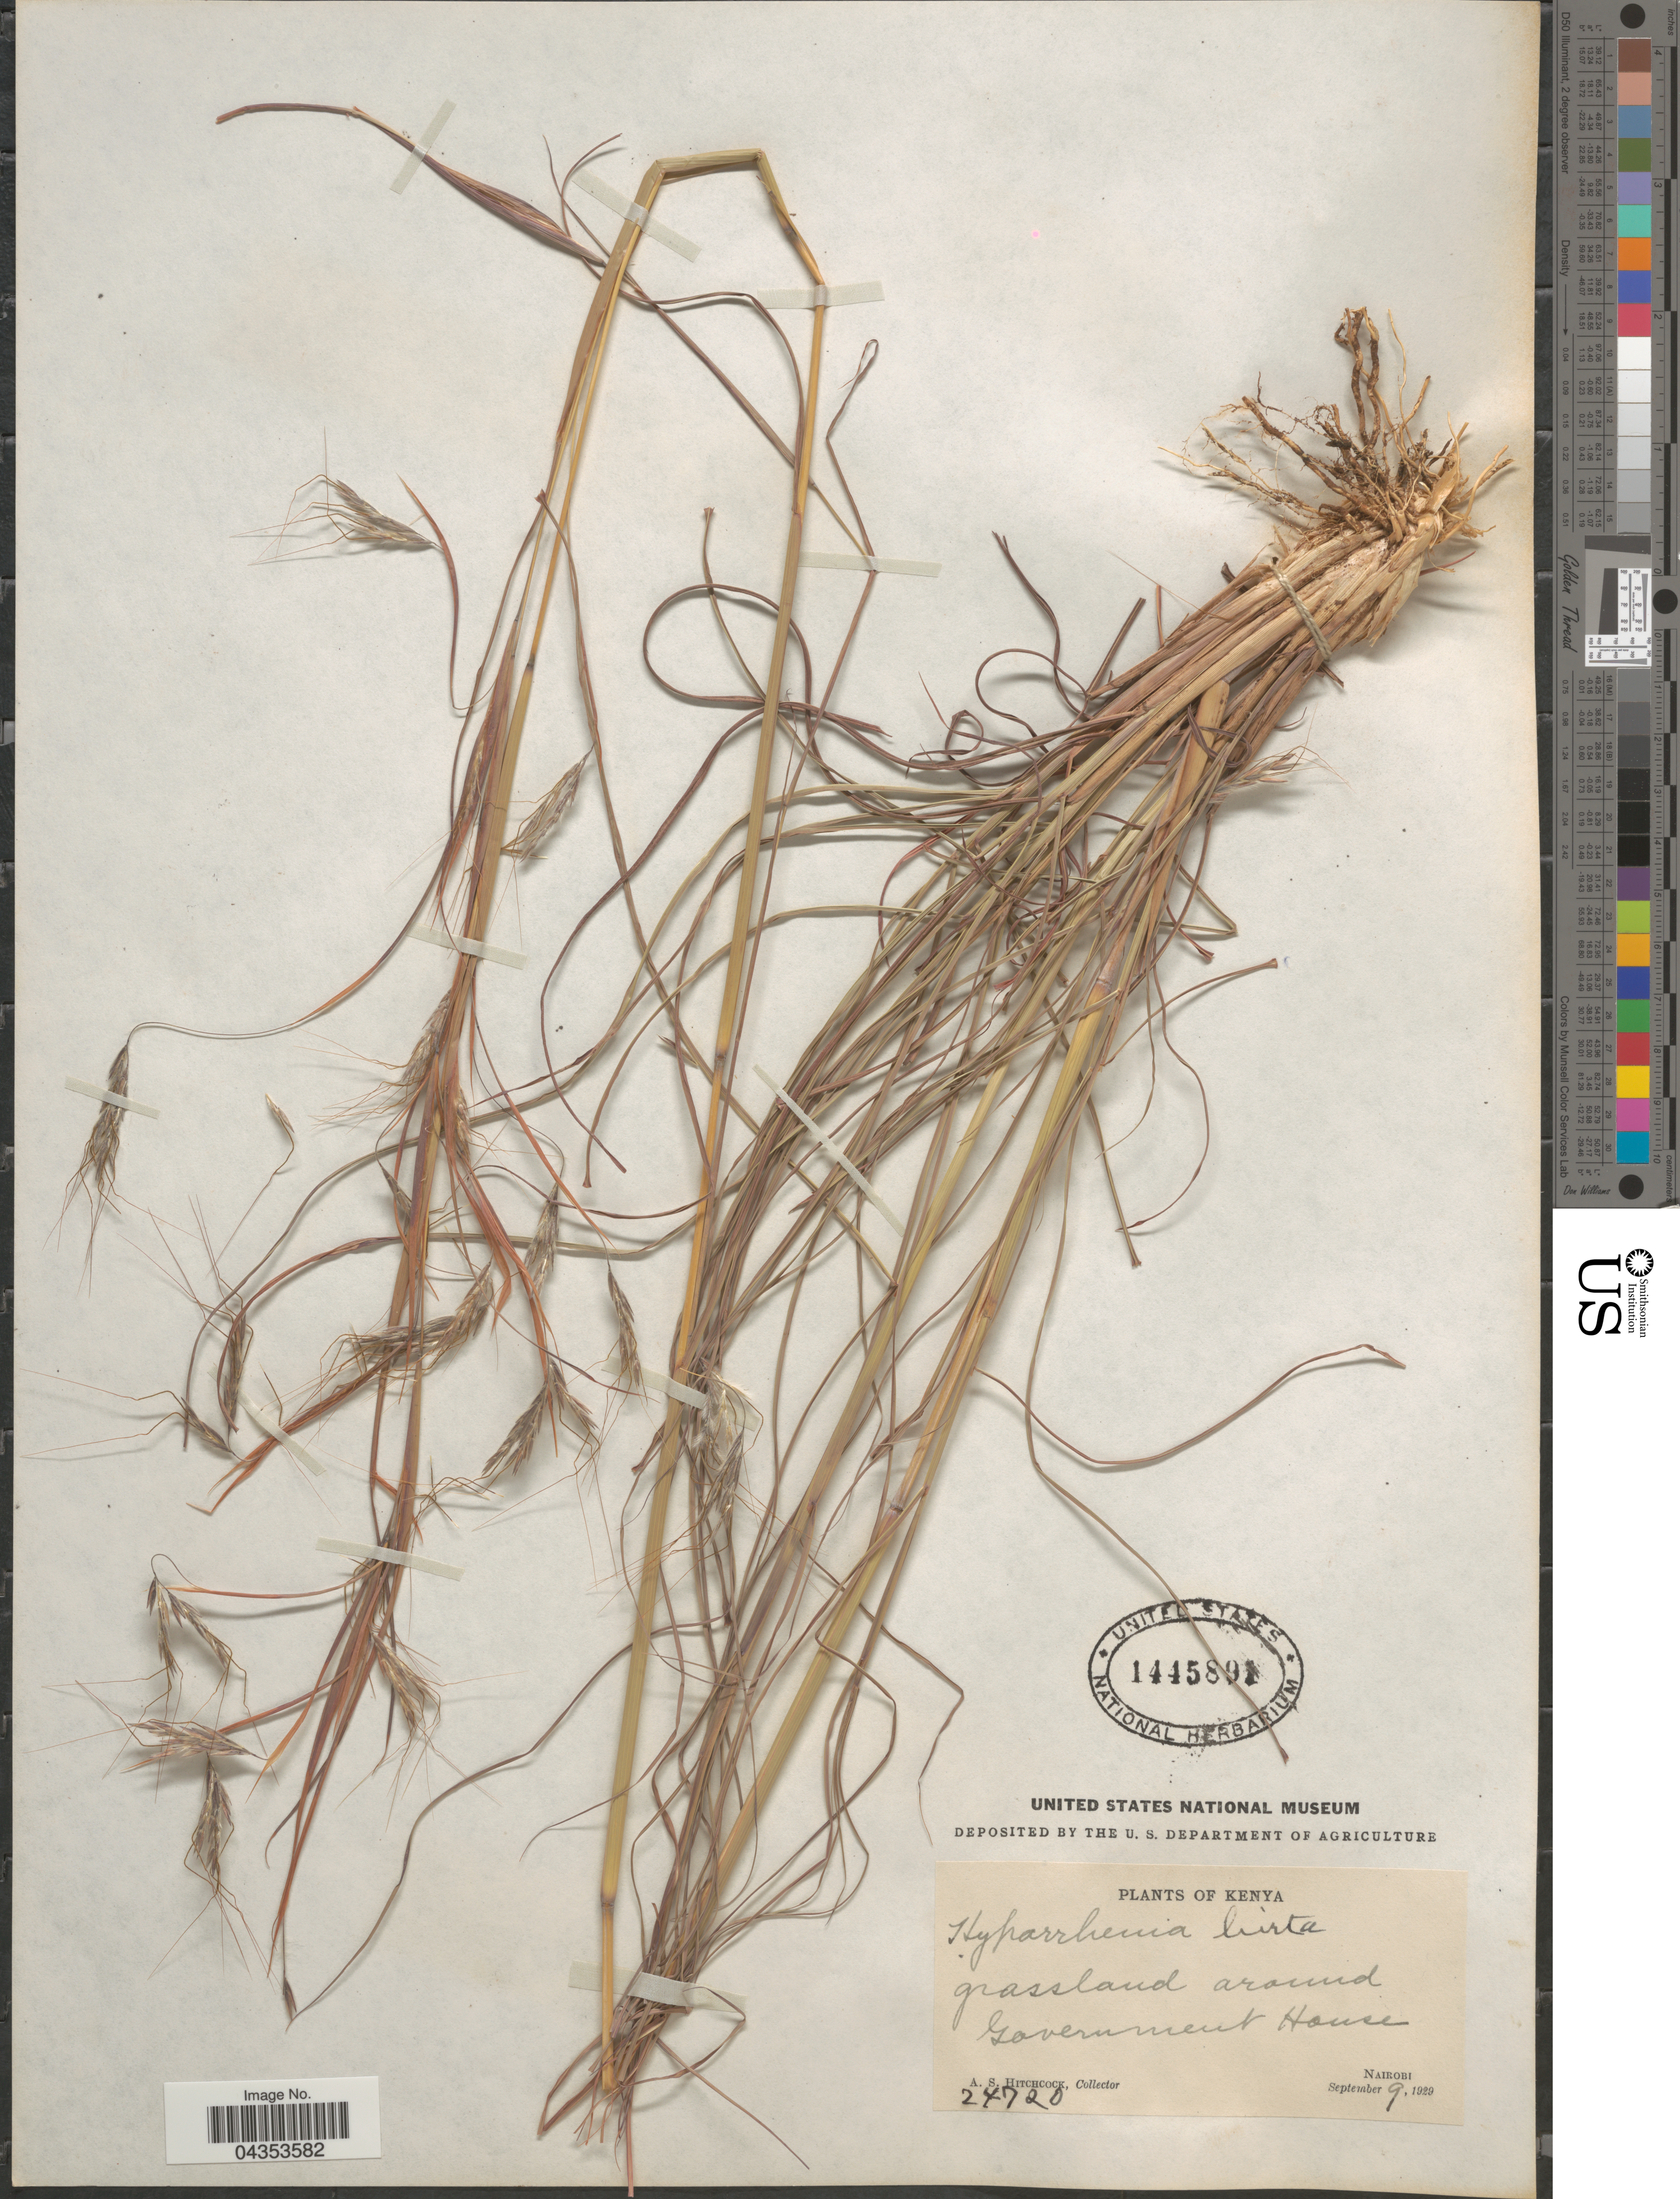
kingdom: Plantae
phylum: Tracheophyta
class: Liliopsida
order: Poales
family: Poaceae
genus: Hyparrhenia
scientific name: Hyparrhenia hirta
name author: (L.) Stapf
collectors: A. S. Hitchcock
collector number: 24720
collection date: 1929-09-09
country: Kenya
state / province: Nairobi Area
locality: Grassland around Government House. Nairobi.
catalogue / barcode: US 1445891